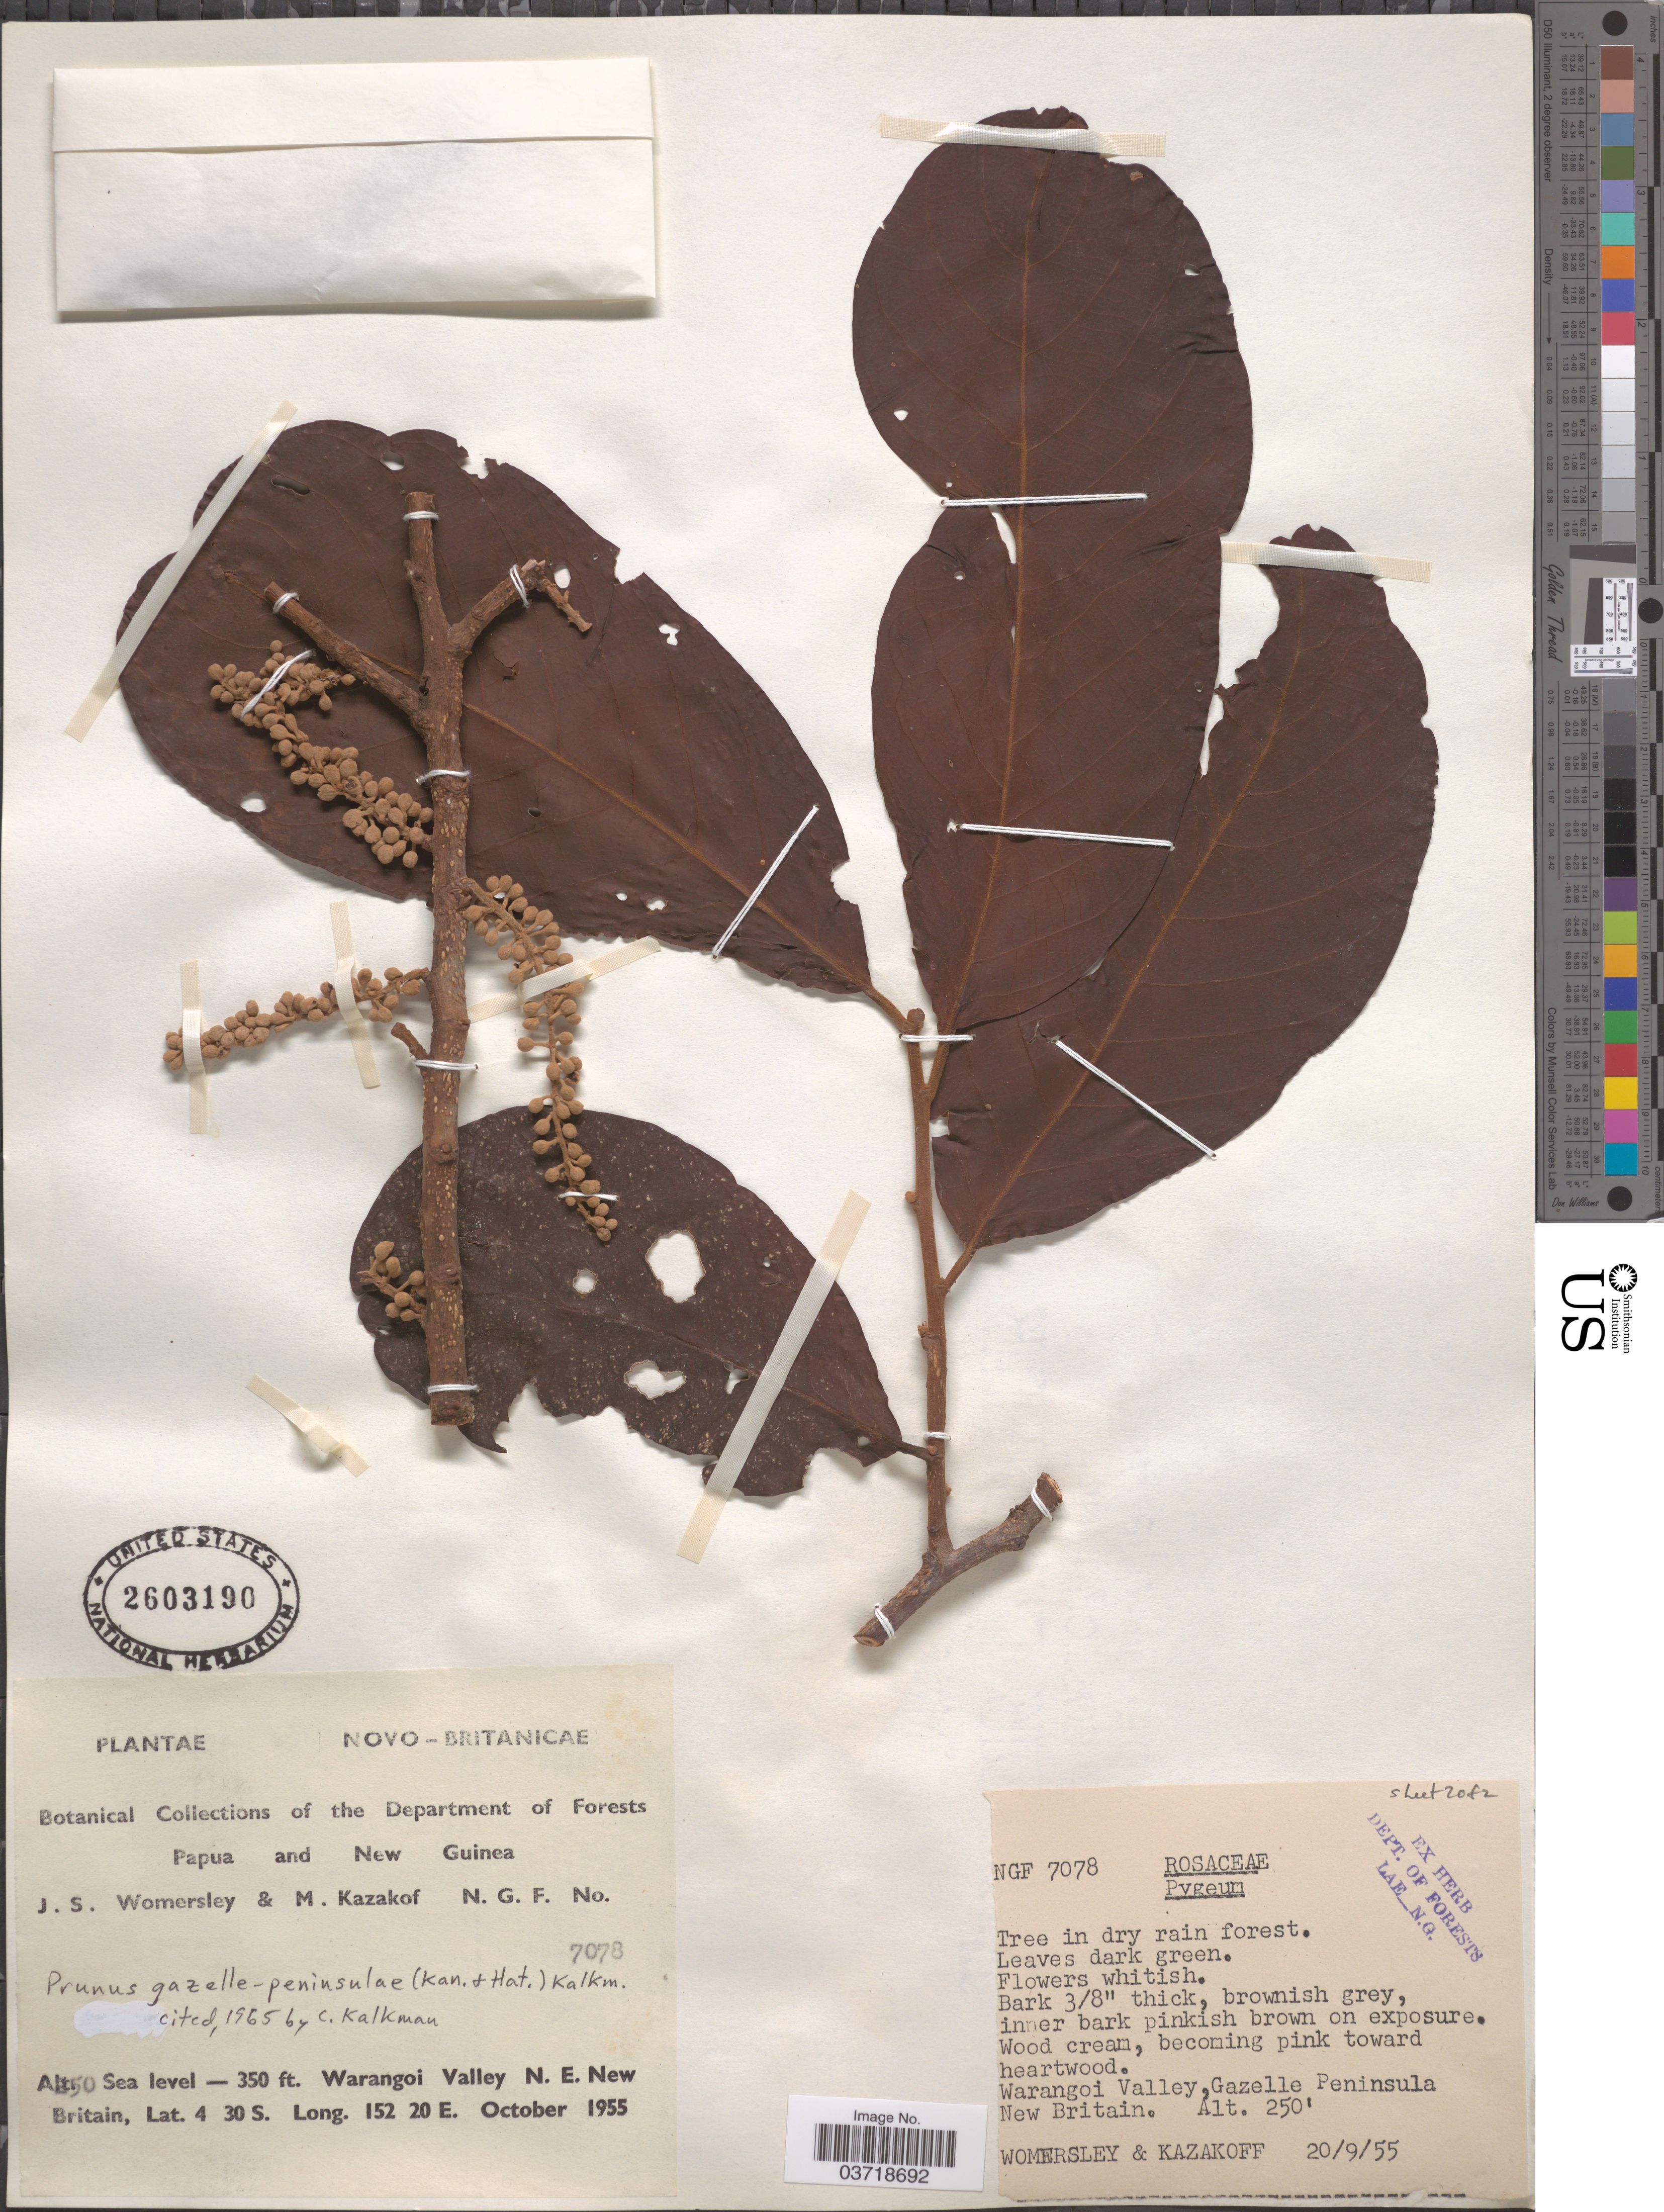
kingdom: Plantae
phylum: Tracheophyta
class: Magnoliopsida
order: Rosales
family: Rosaceae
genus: Prunus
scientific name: Prunus gazelle-peninsulae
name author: (Kaneh. & Hatus.) Kalkman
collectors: J. S. Womersley & M. Kazakof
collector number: NGF 7078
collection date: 1955-09-20/1955-10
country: Papua New Guinea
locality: Warangoi Valley N. E. New Britain. Gazelle Peninsula New Britain.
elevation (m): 76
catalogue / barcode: US 2603190